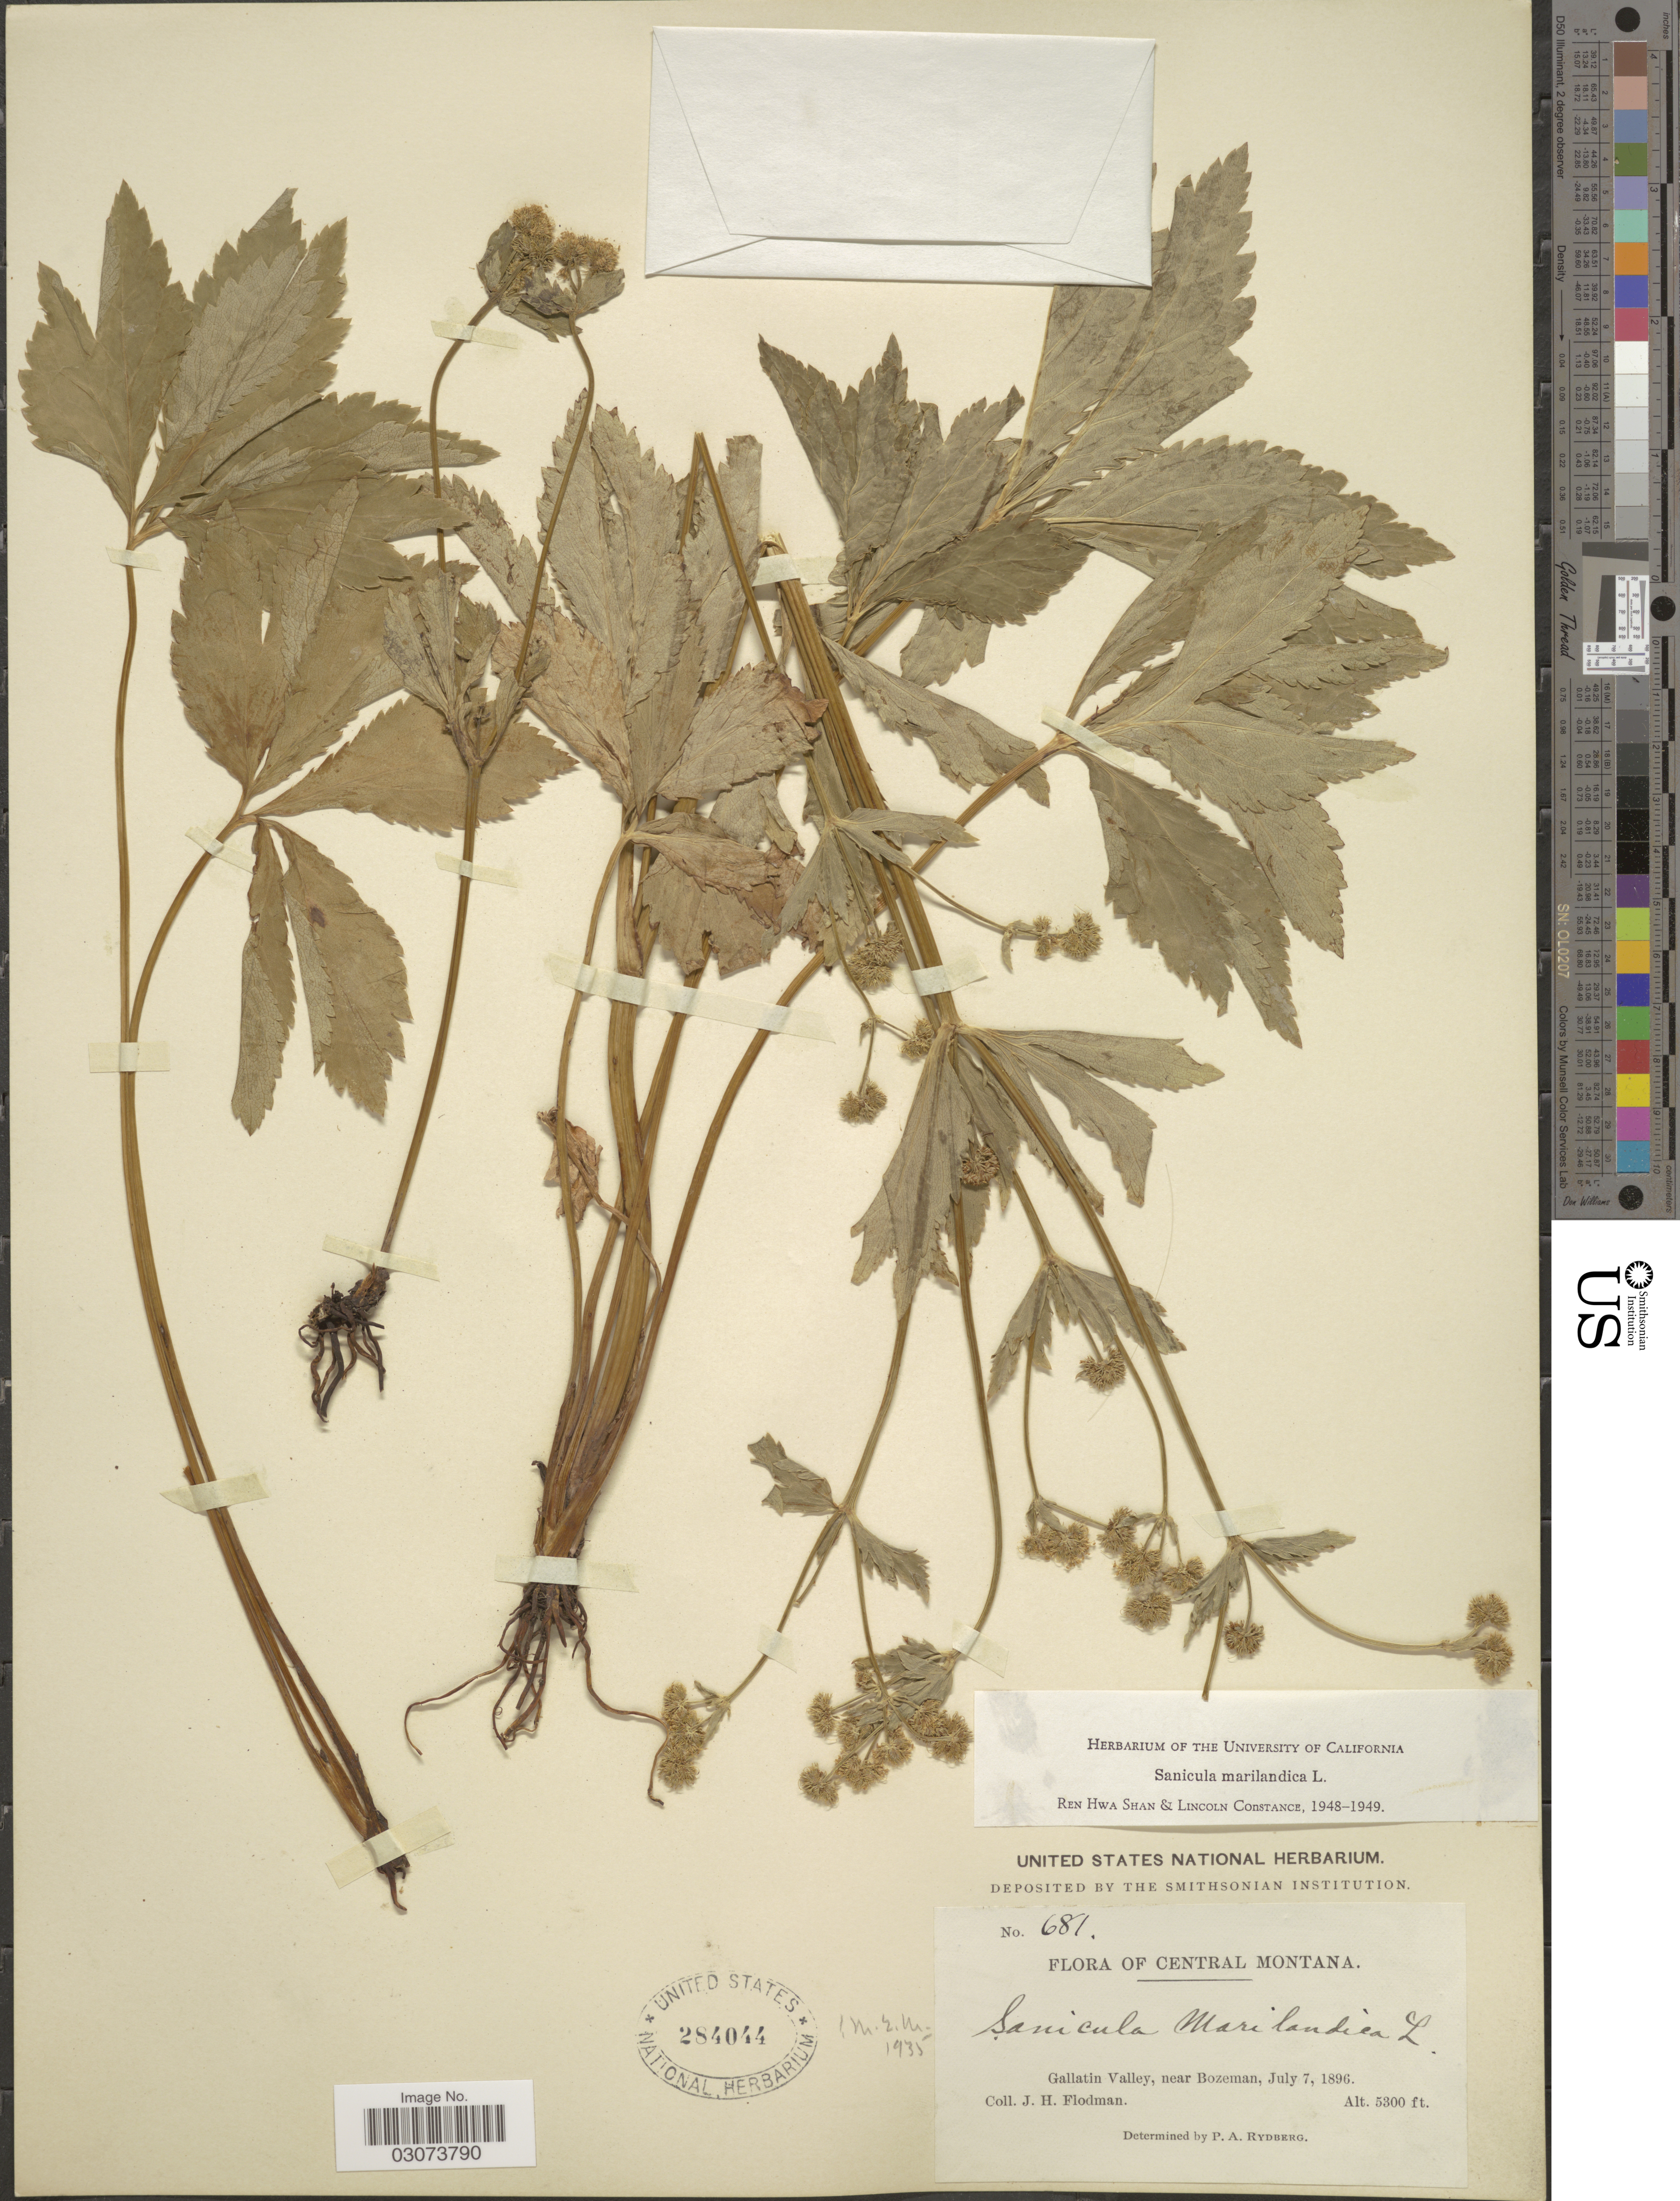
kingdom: Plantae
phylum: Tracheophyta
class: Magnoliopsida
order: Apiales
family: Apiaceae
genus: Sanicula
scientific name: Sanicula marilandica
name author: L.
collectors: J. Flodman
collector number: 687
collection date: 1896-07-07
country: United States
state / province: Montana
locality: Central Montana. Gallatin Valley, near Bozeman.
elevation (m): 1615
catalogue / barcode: US 284044